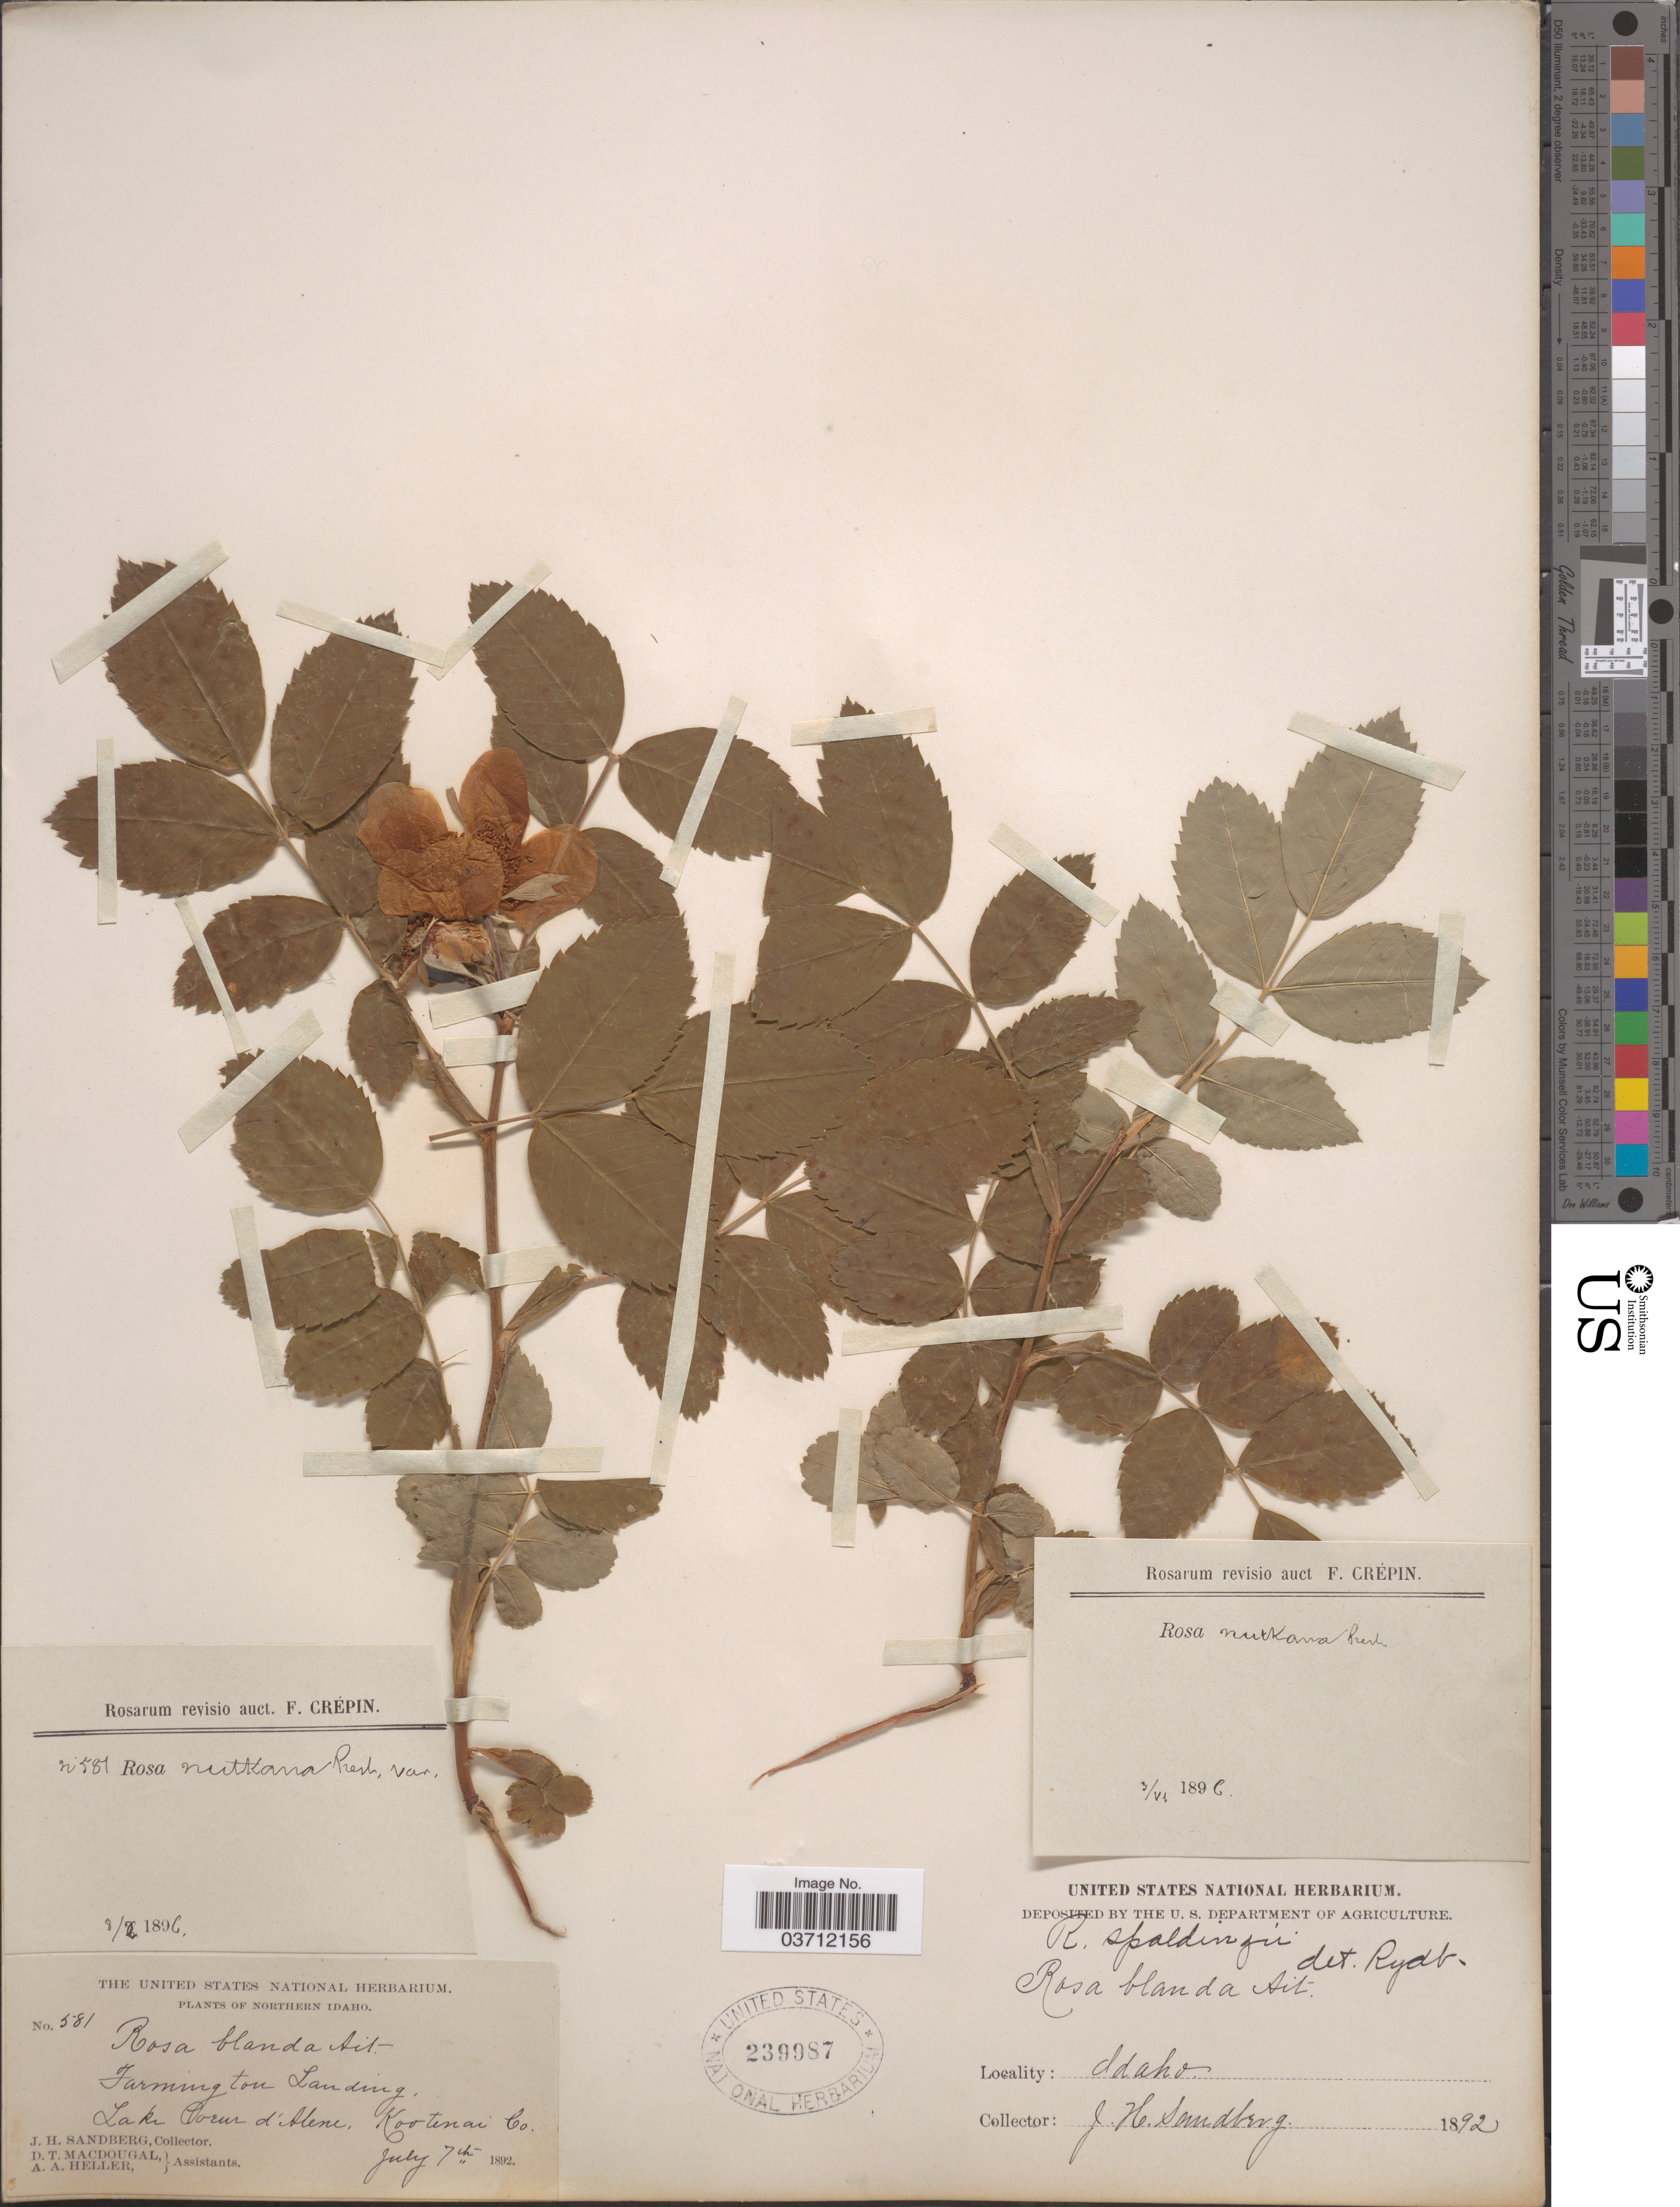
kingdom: Plantae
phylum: Tracheophyta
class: Magnoliopsida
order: Rosales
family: Rosaceae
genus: Rosa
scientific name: Rosa spaldingii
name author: Crép. ex Rydb.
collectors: J. H. Sandberg, D. T. MacDougal & A. A. Heller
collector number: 581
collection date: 1892-07-07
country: United States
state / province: Idaho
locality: Northern Idaho. Farmington Landing. Lake Coeur d'Alene. Kootenai Co.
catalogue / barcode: US 239987